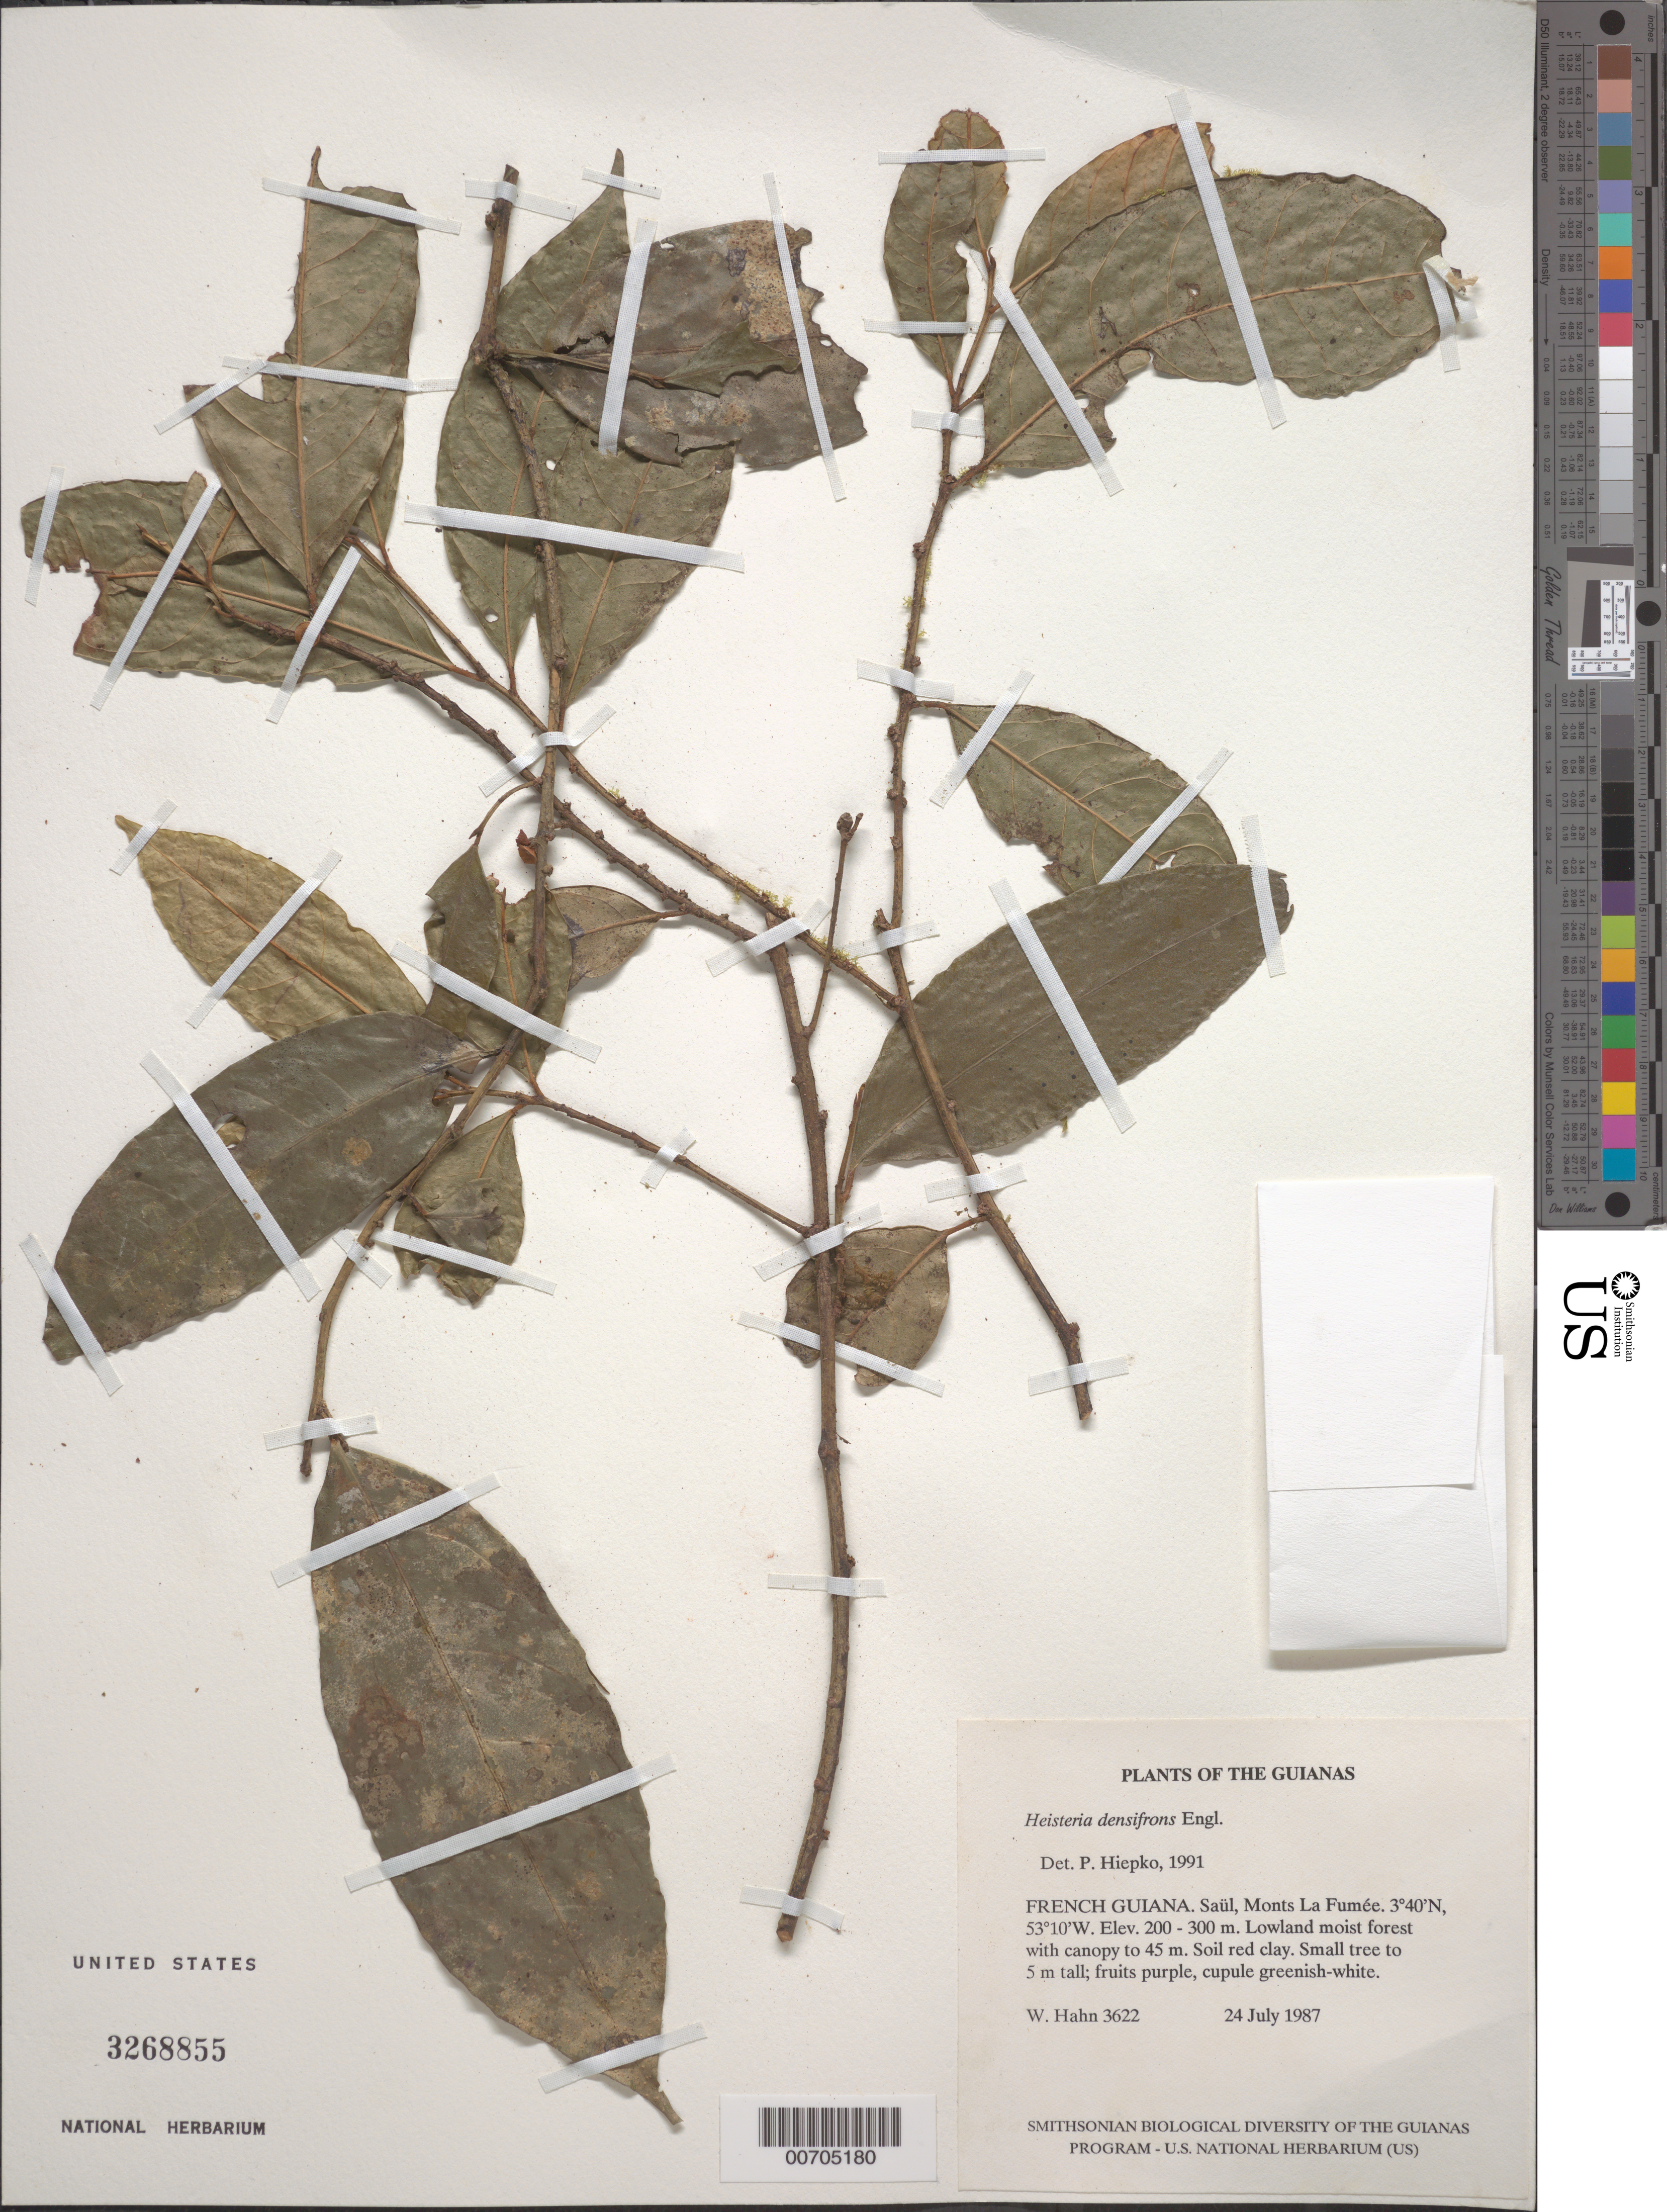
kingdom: Plantae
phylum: Tracheophyta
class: Magnoliopsida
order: Santalales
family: Erythropalaceae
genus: Heisteria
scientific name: Heisteria densifrons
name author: Engl.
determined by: Hiepko, P. H.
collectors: W. Hahn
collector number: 3622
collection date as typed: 24 July 1987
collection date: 1987-07-24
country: French Guiana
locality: Saül, Monts La Fumée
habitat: Lowland moist forest with canopy to 45 m. Soil red clay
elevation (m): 200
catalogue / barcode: US 3268855